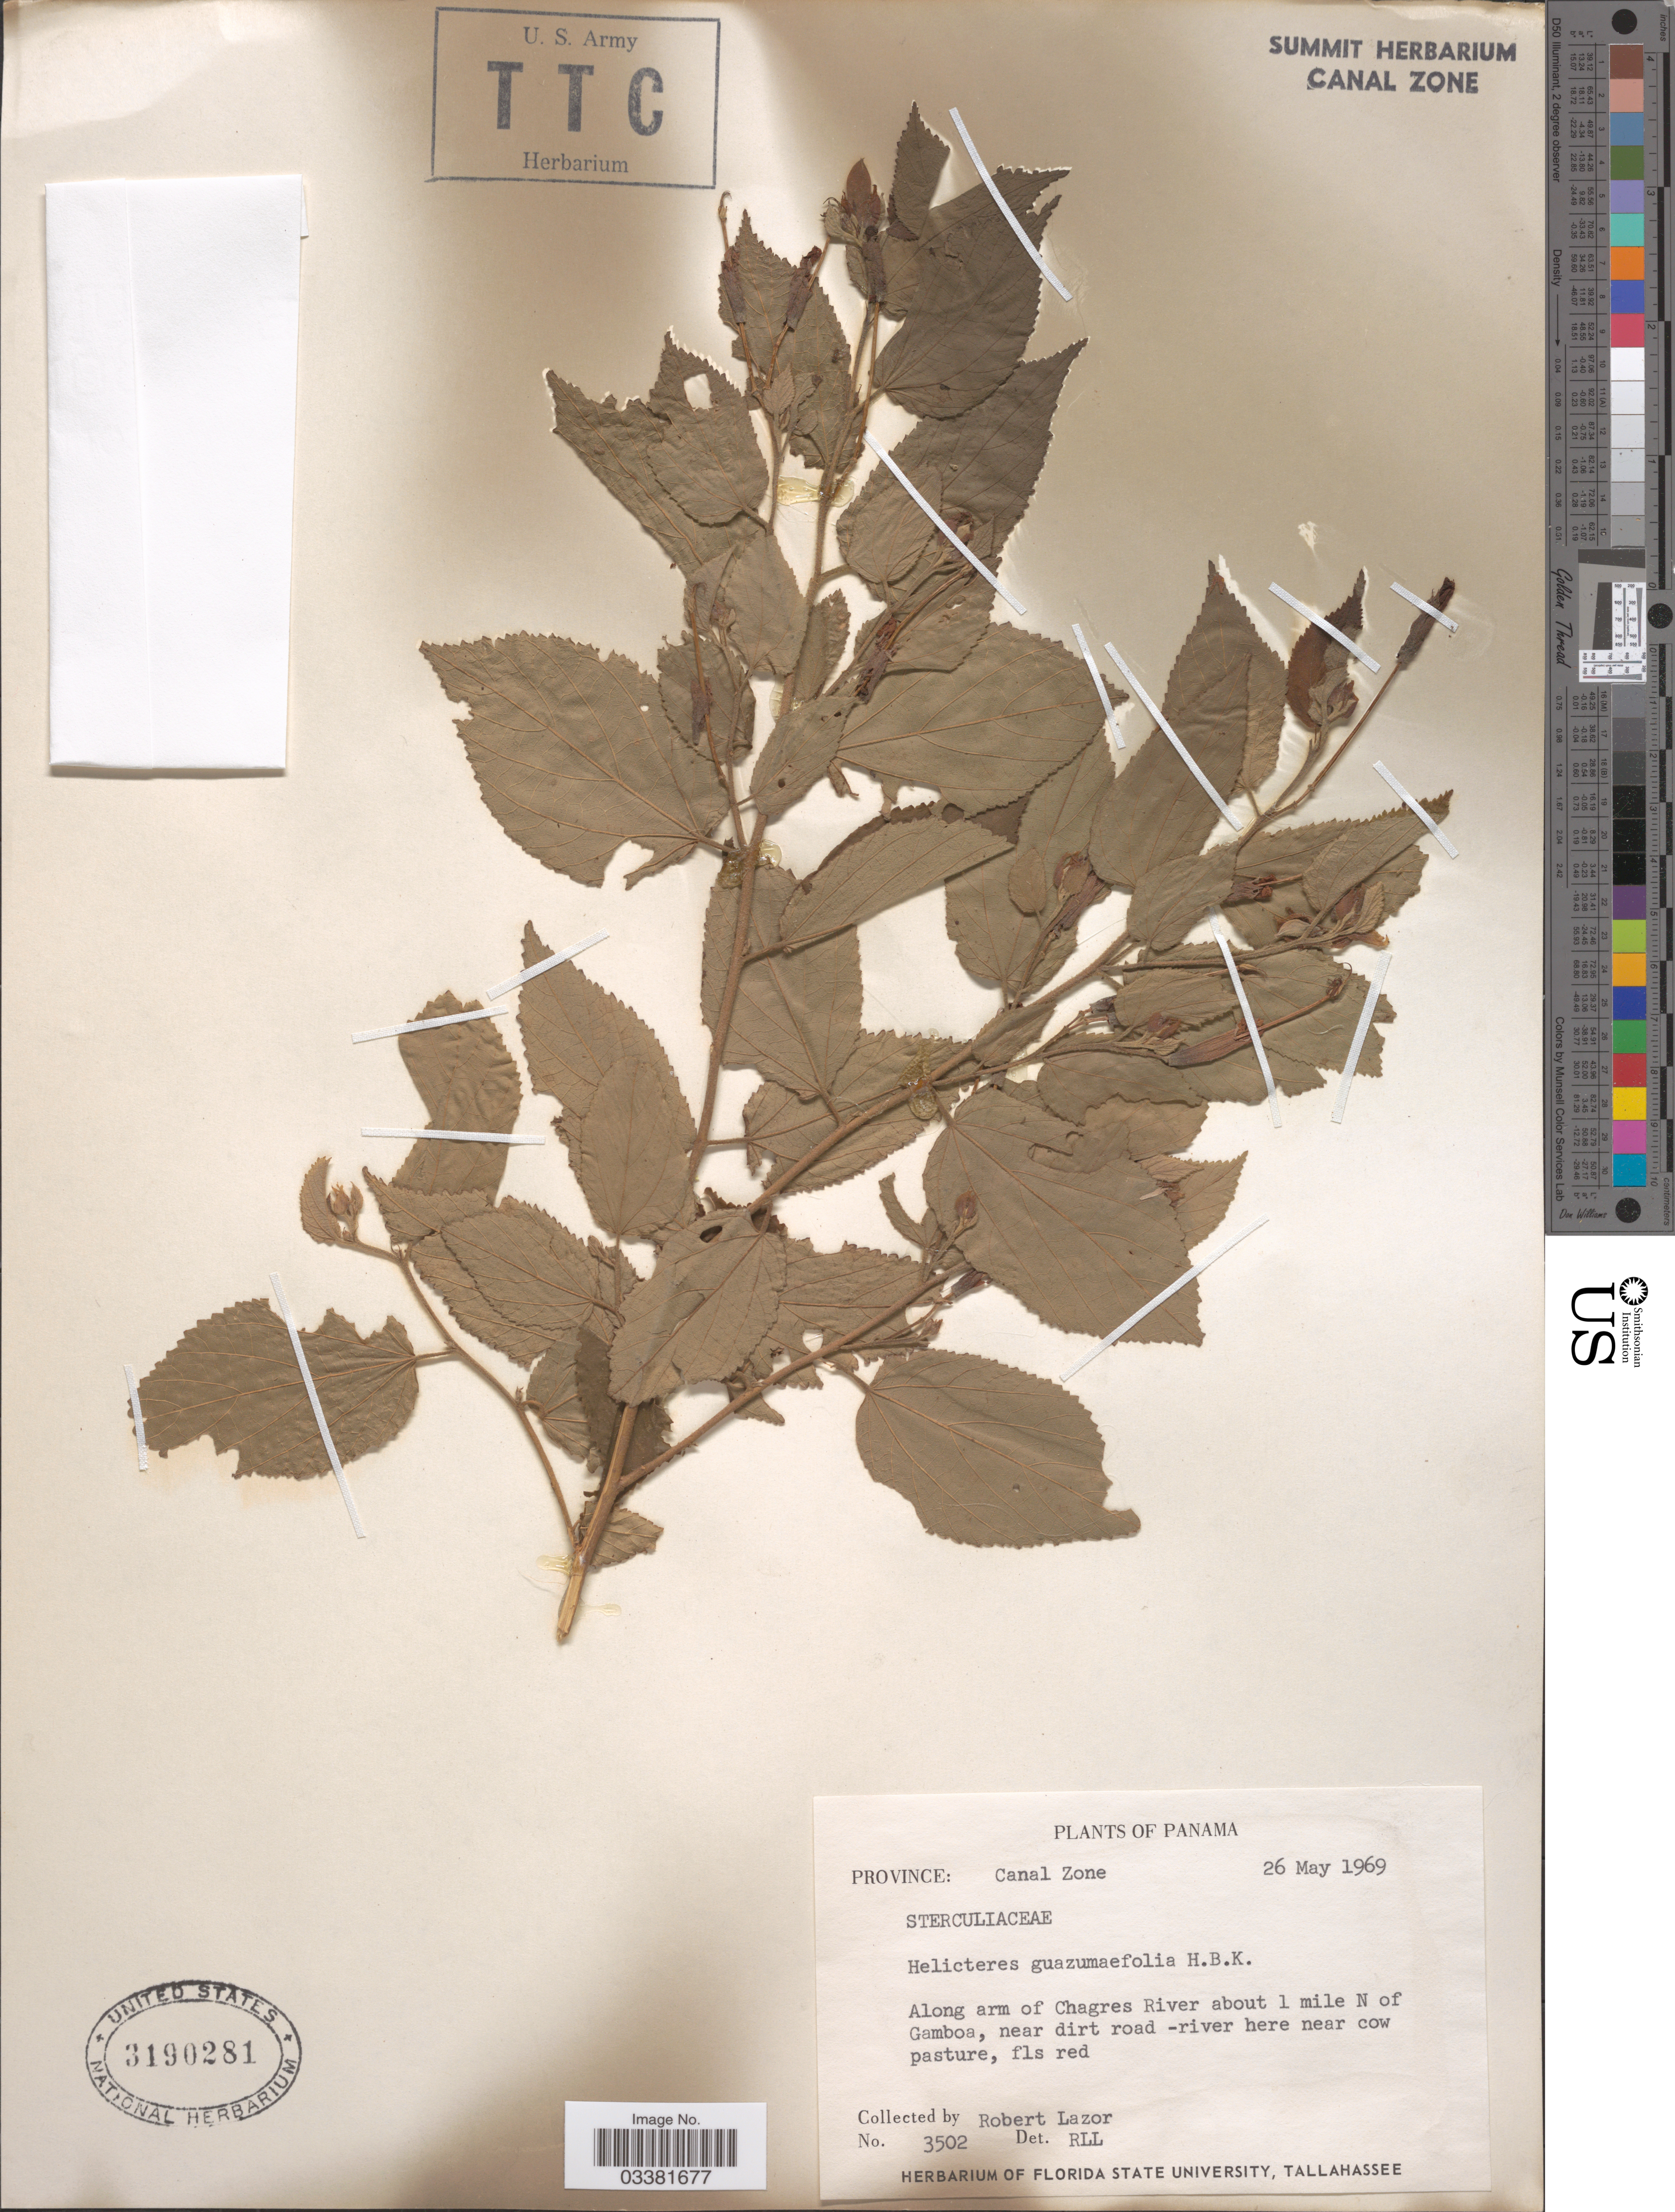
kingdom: Plantae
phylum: Tracheophyta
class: Magnoliopsida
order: Malvales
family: Malvaceae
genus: Helicteres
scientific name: Helicteres guazumifolia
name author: Kunth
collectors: R. L. Lazor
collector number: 3502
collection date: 1969-05-26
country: Panama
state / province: Colón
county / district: Canal Zone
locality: Canal Zone. Along arm of Chagres River about 1 mile N of Gamboa, near dirt road-river here near cow pasture.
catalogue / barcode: US 3190281